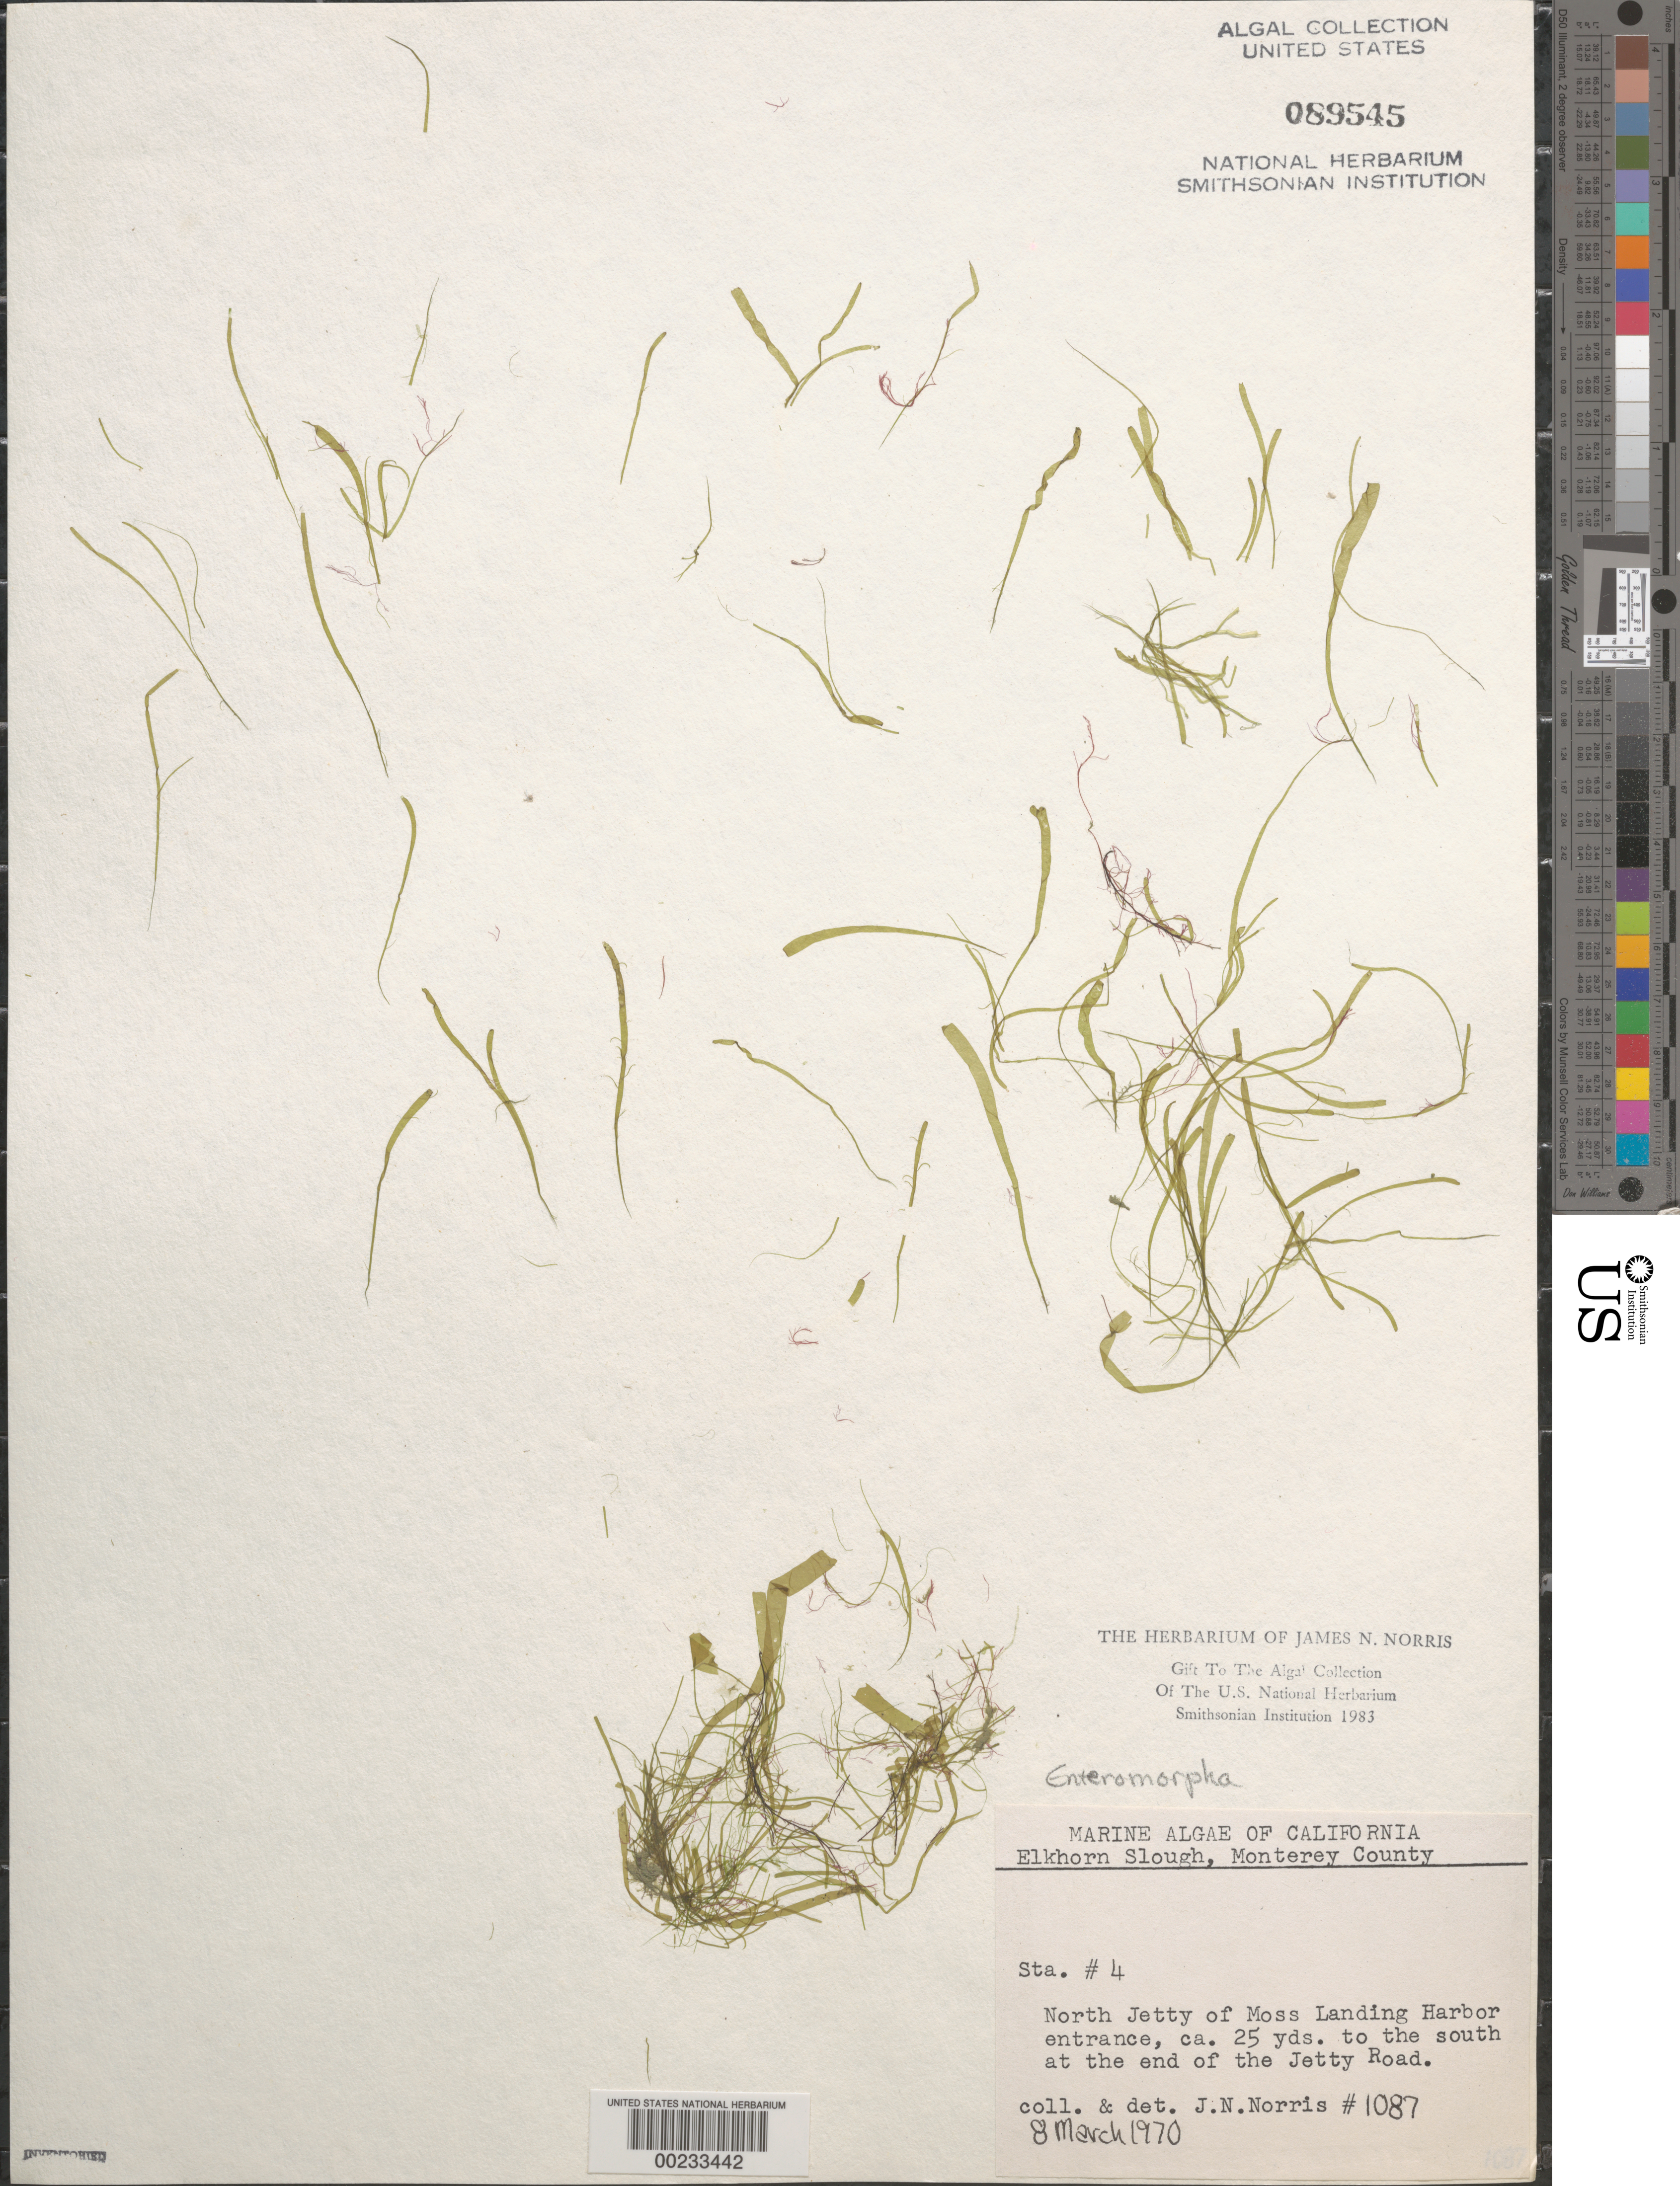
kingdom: Plantae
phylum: Chlorophyta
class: Ulvophyceae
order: Ulvales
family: Ulvaceae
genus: Ulva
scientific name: Ulva sp.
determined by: Algae name updating Project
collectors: J. N. Norris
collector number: JN-1087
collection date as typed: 08 Mar 1970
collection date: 1970-03-08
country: United States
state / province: California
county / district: Monterey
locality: Elkhorn Slough, Moss Landing Harbor, north jetty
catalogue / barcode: US 89545